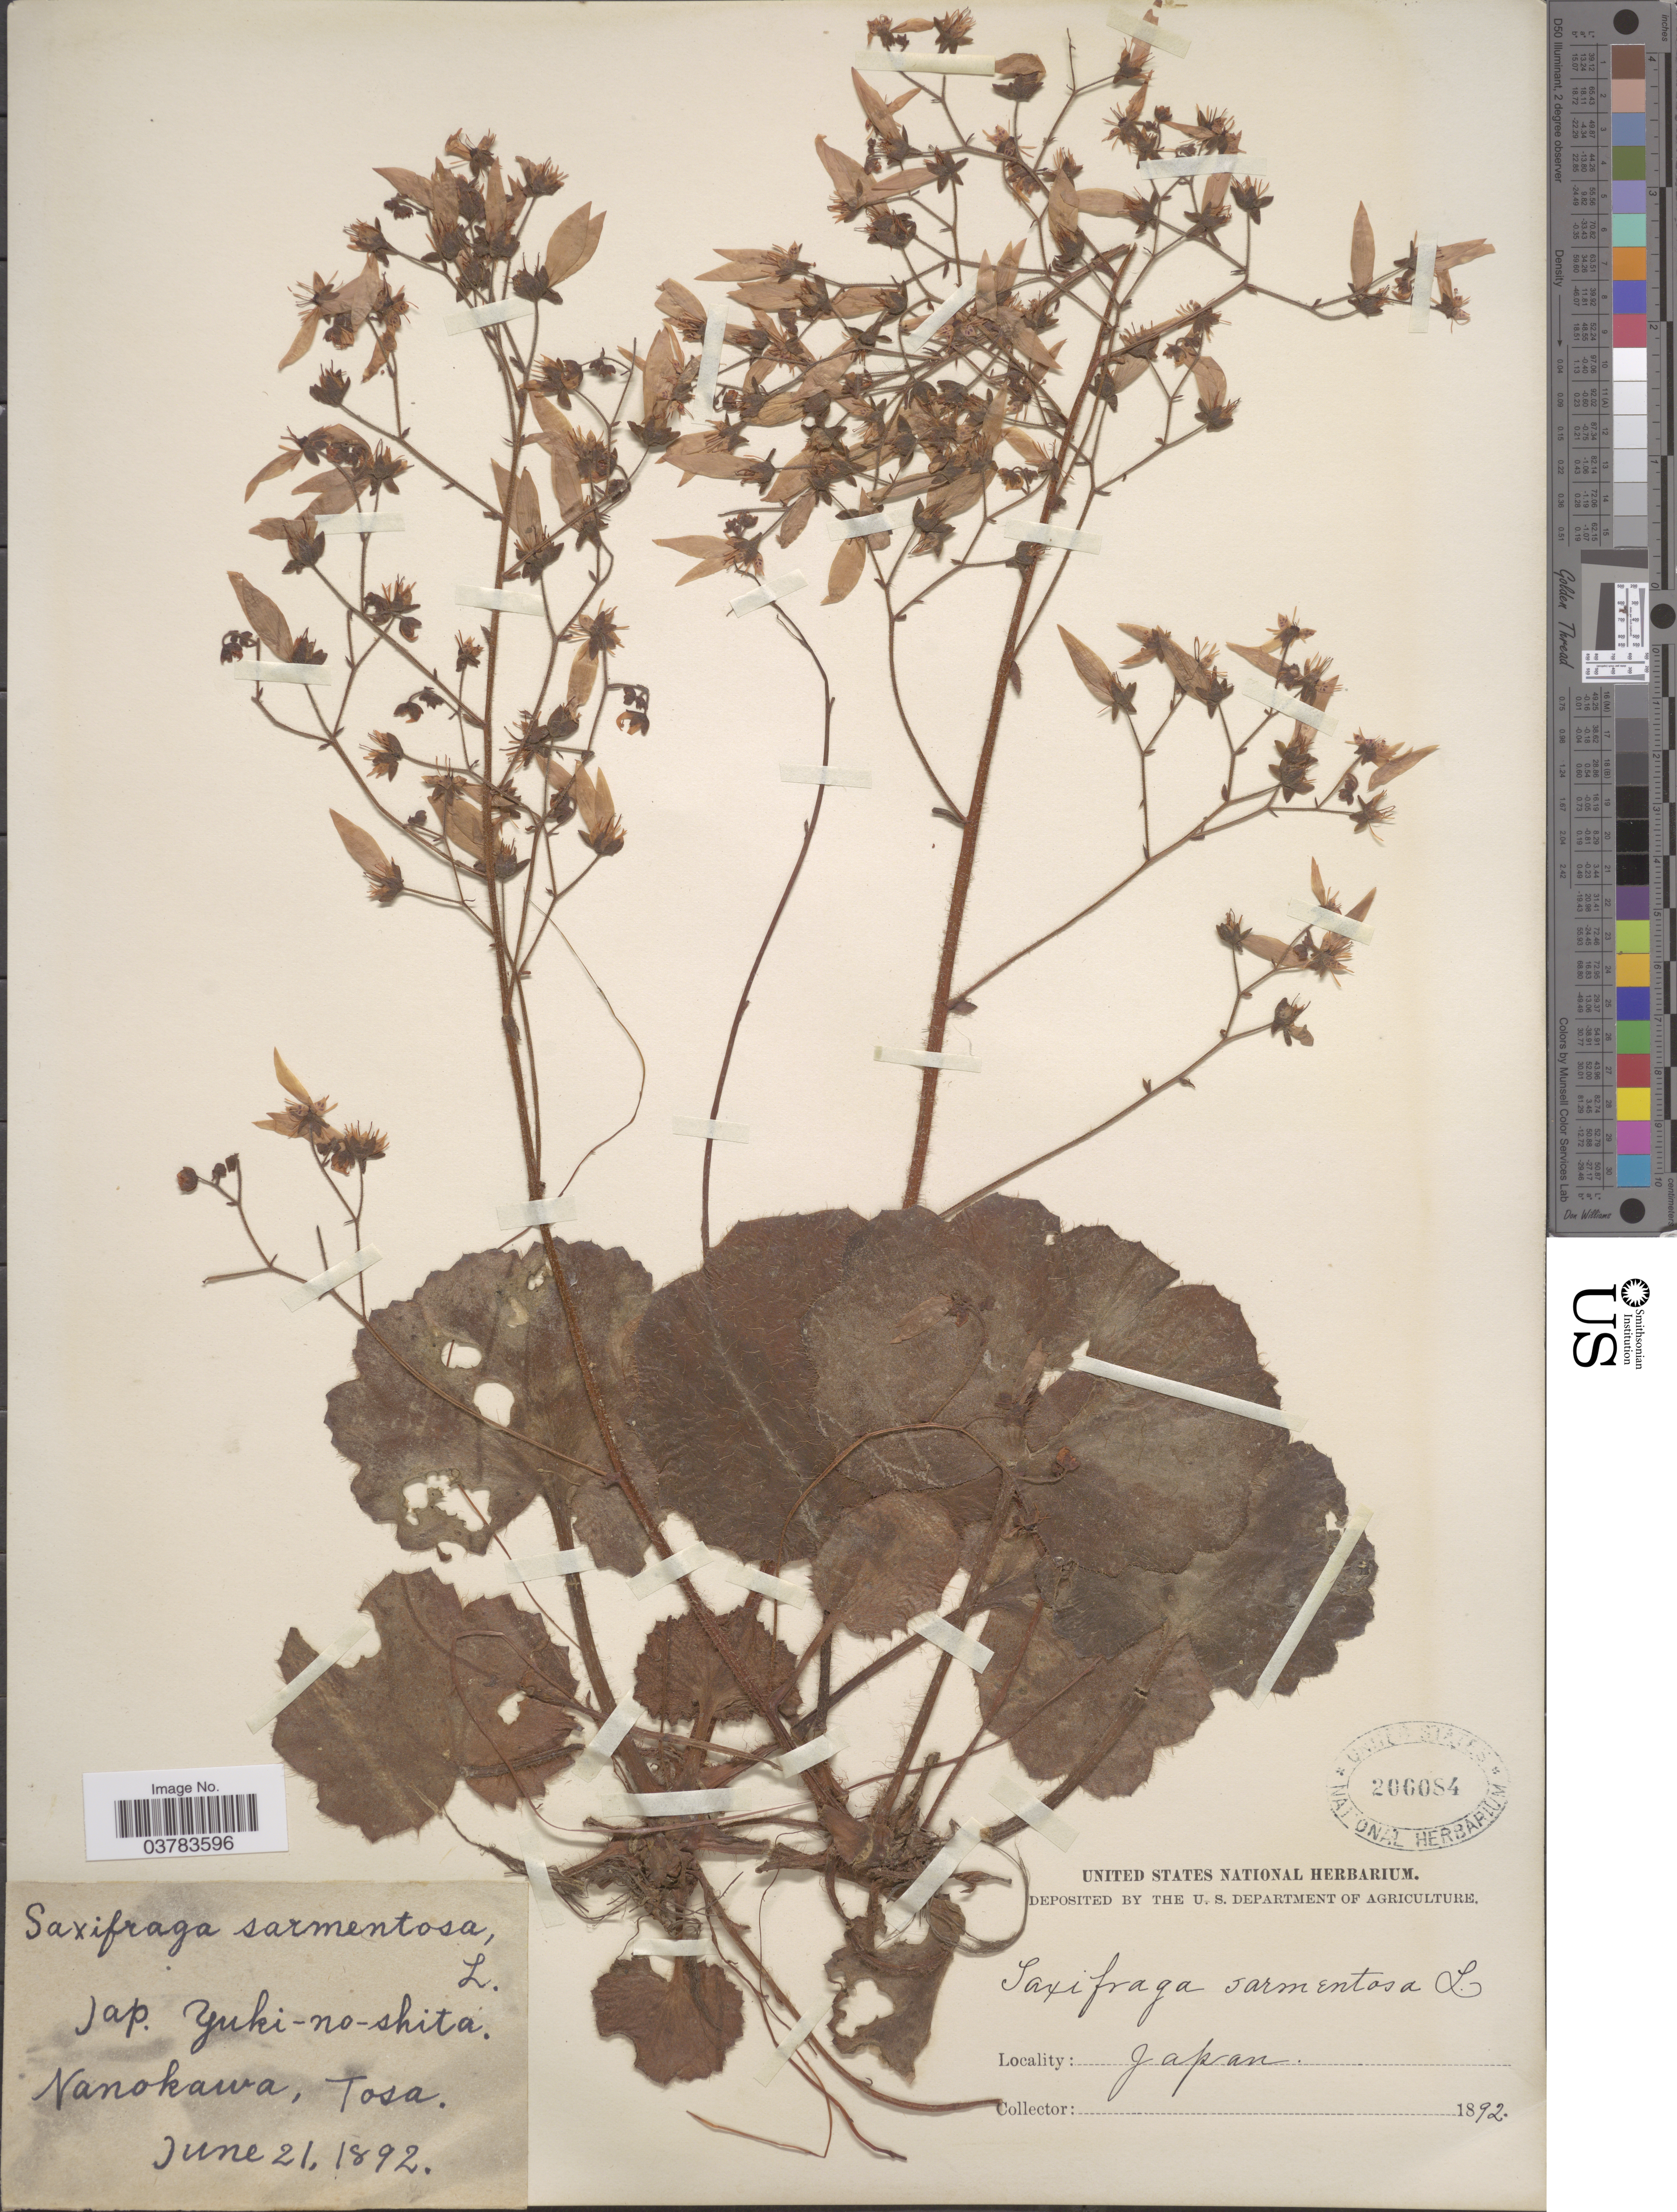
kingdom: Plantae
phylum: Tracheophyta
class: Magnoliopsida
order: Saxifragales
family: Saxifragaceae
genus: Saxifraga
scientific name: Saxifraga sarmentosa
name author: L. f.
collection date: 1892-06-21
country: Japan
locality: Nanokawa, Tosa.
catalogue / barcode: US 206084